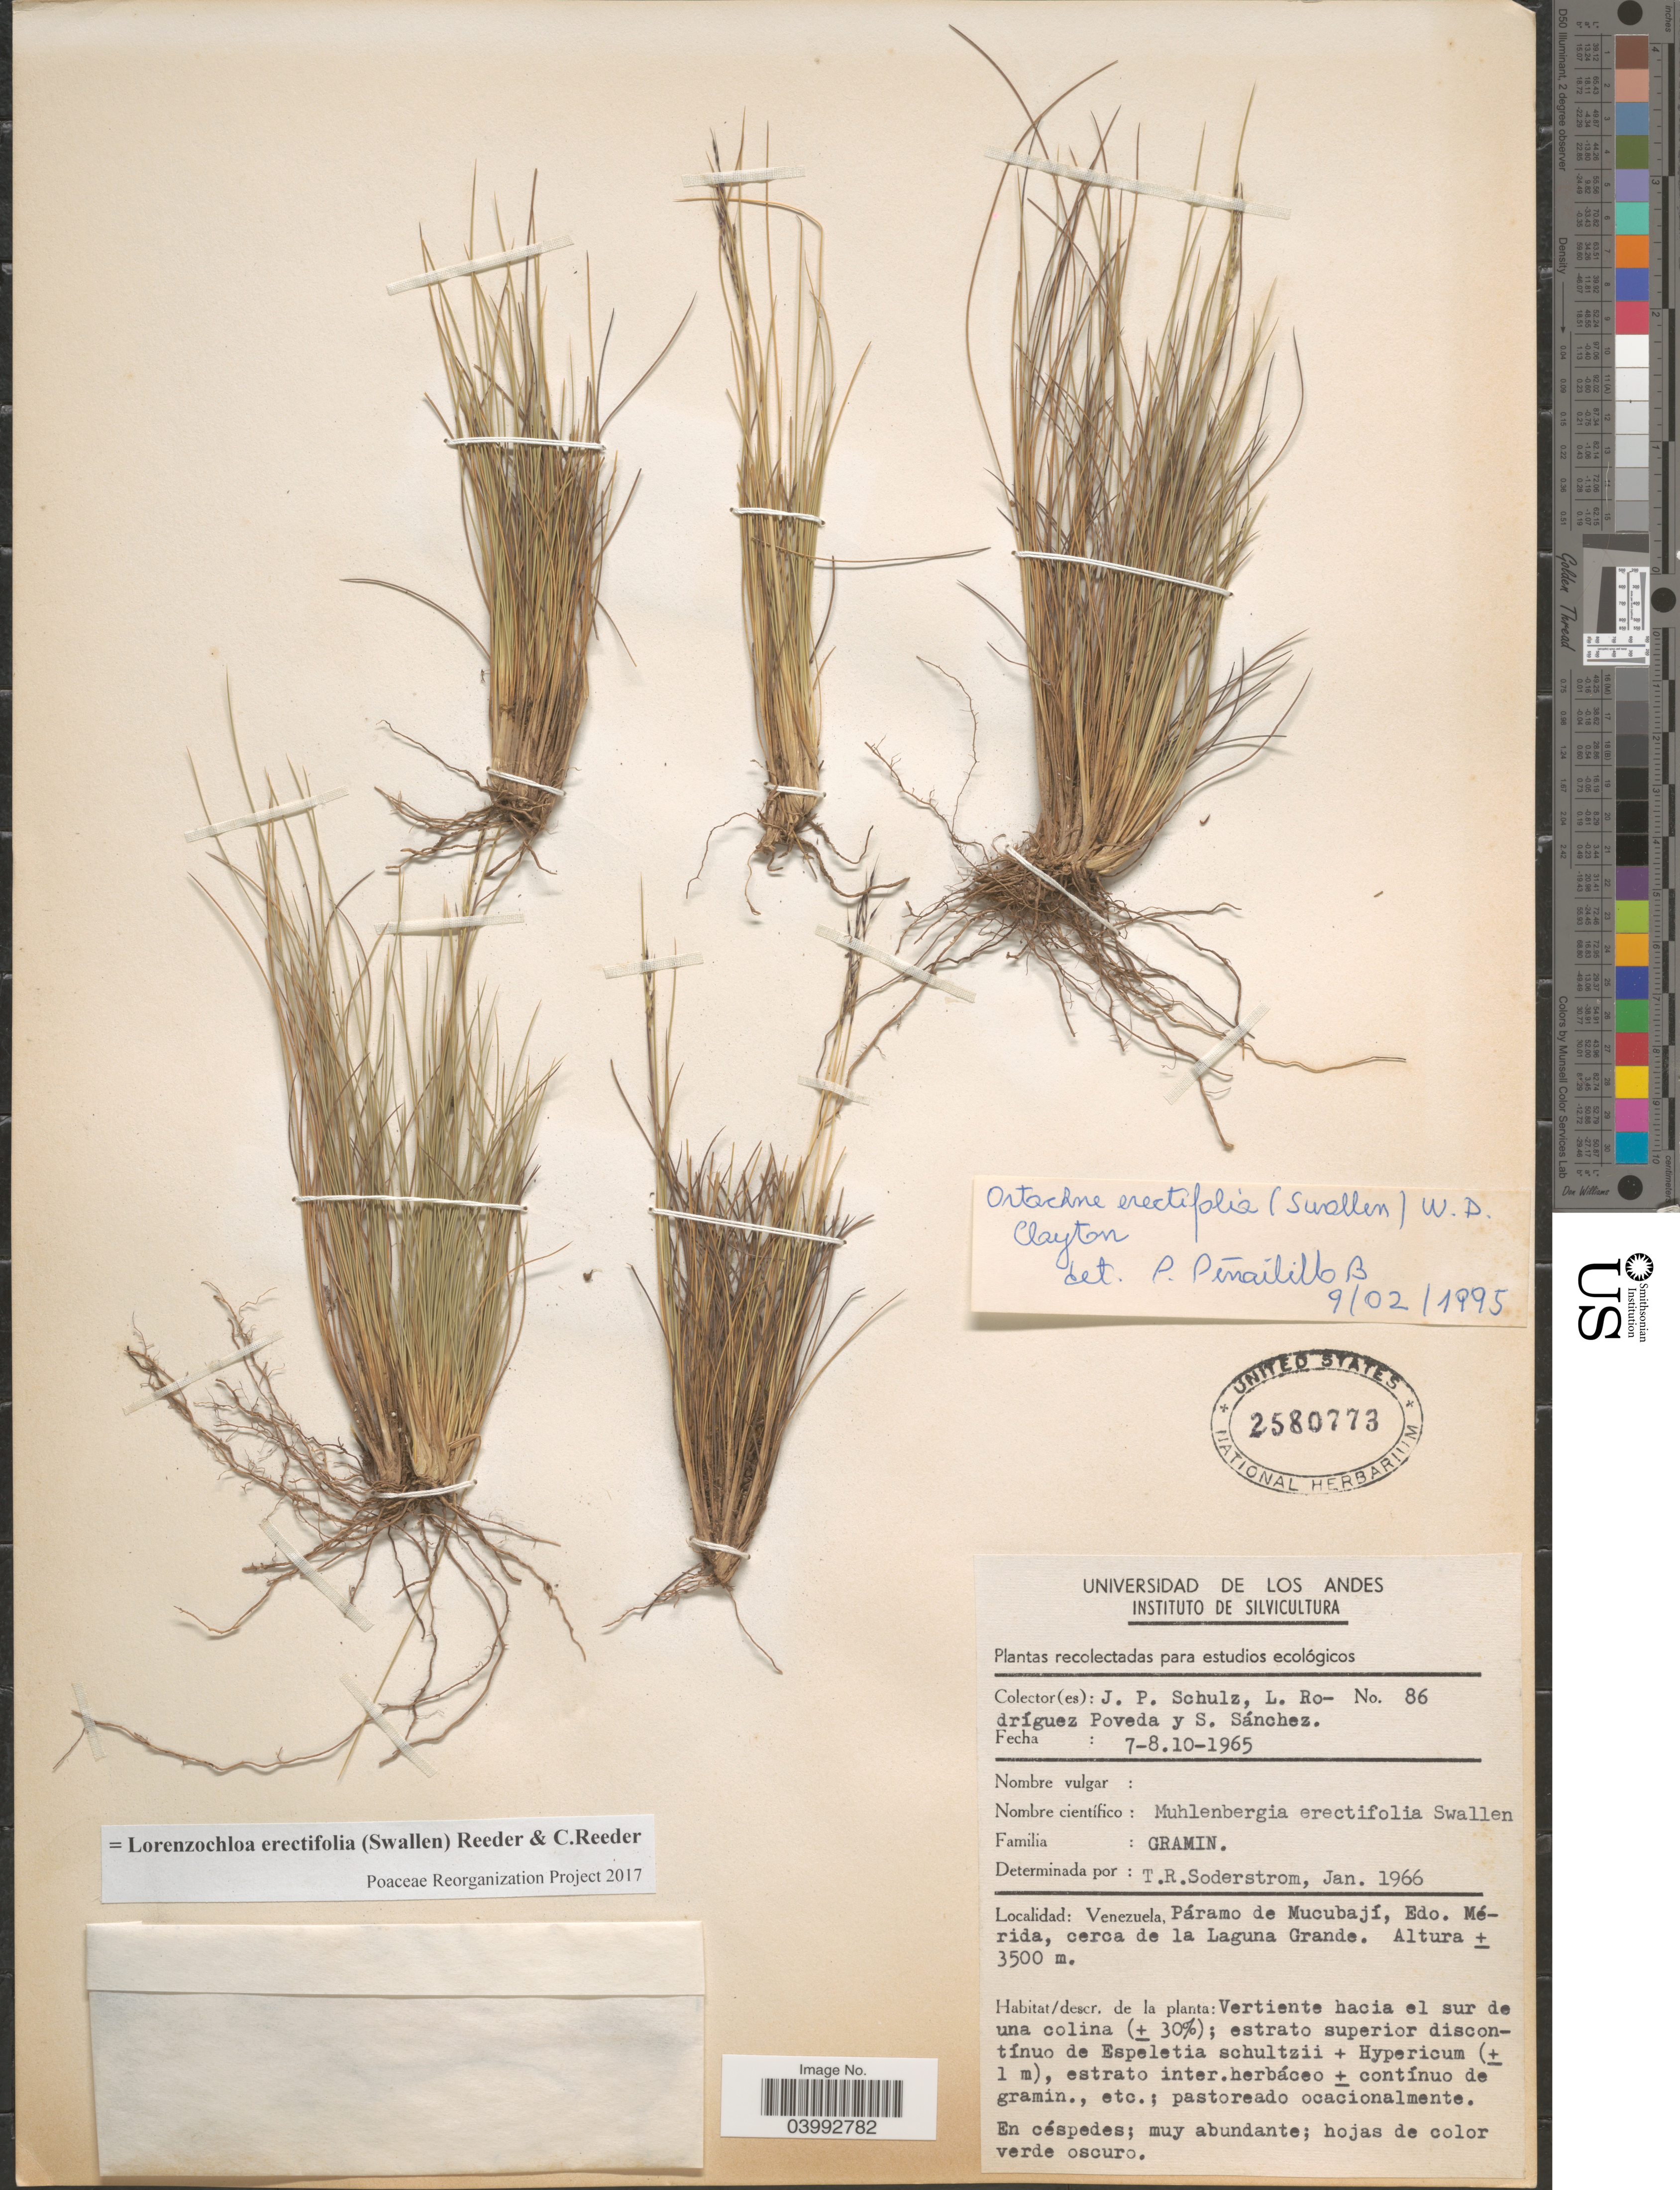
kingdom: Plantae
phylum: Tracheophyta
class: Liliopsida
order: Poales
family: Poaceae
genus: Lorenzochloa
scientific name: Lorenzochloa erectifolia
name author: (Swallen) Reeder & C. Reeder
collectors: J. P. Schulz, L. Rodríguez P. & S. Sanchez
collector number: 86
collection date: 1965-10-07/1965-10-08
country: Venezuela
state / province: Merida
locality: Páramo de Mucubají, cerca de la Laguna Grande.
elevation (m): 3500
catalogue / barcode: US 2580773